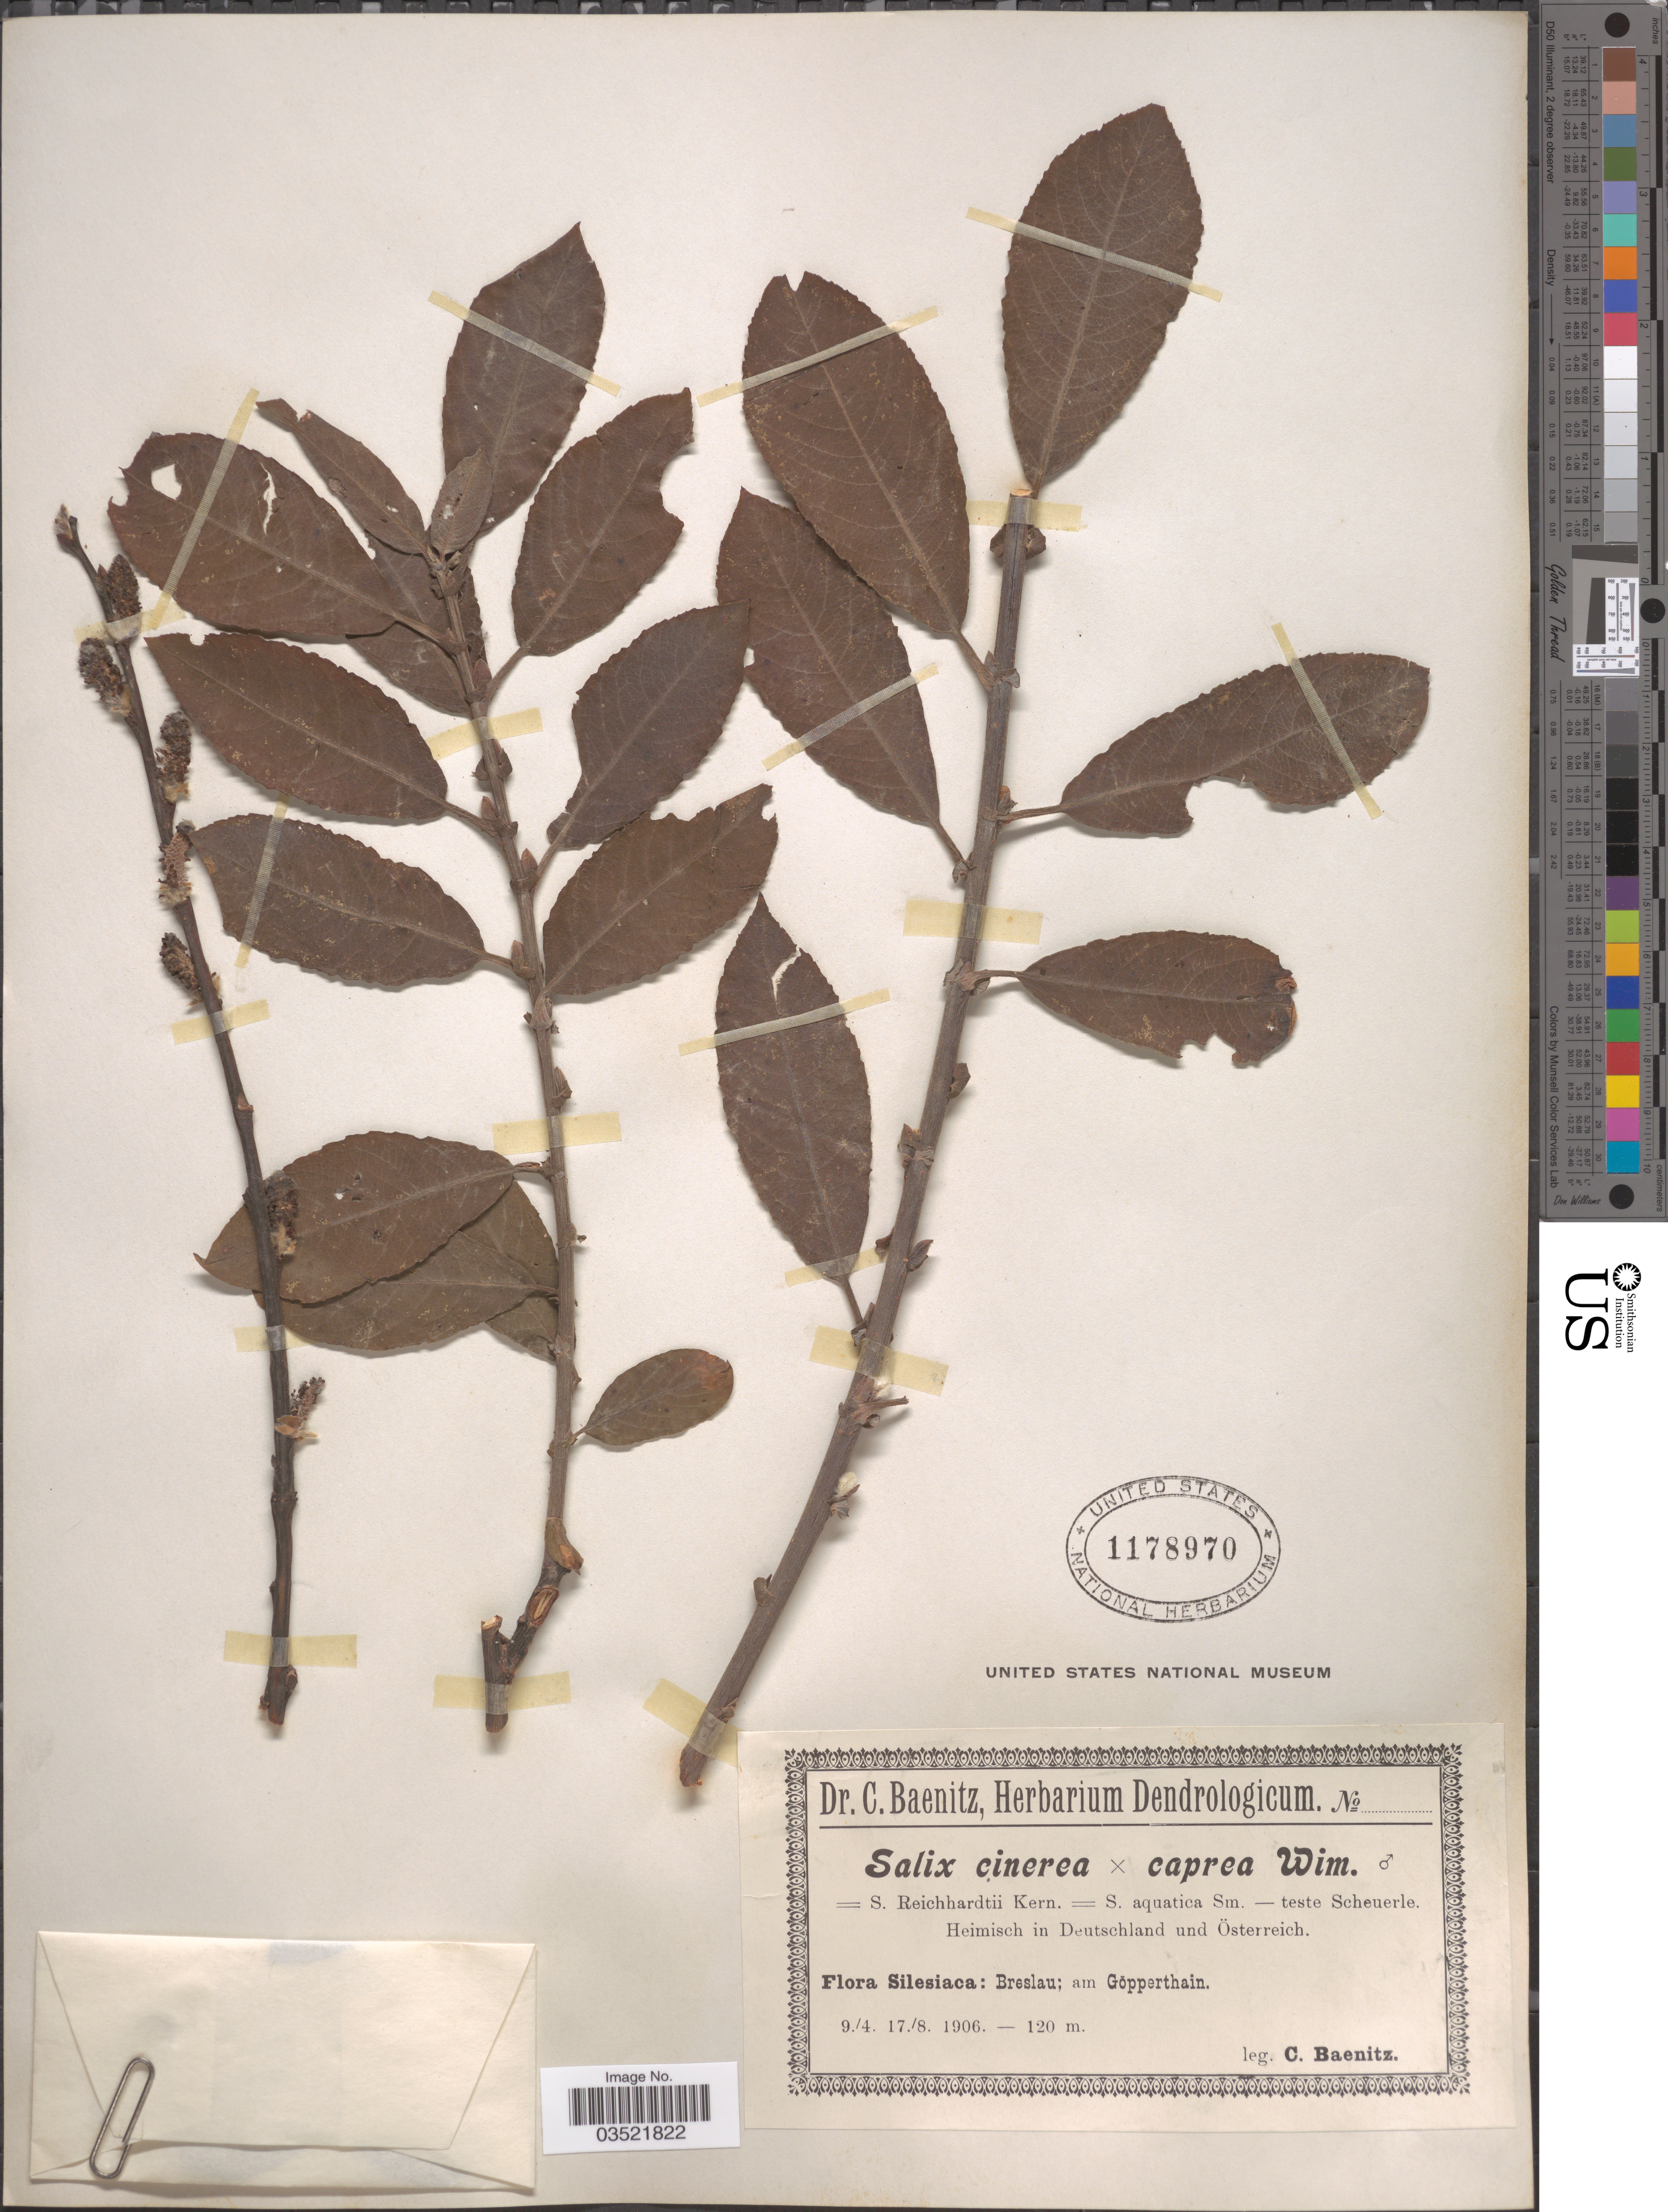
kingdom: Plantae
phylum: Tracheophyta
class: Magnoliopsida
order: Malpighiales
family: Salicaceae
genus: Salix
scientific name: Salix caprea x S. cinerea L.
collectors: C. G. Baenitz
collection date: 1906-04-09/1906-08-17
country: Poland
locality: Silesiaca: Breslau; am Göpperthain.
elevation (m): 120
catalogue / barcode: US 1178970